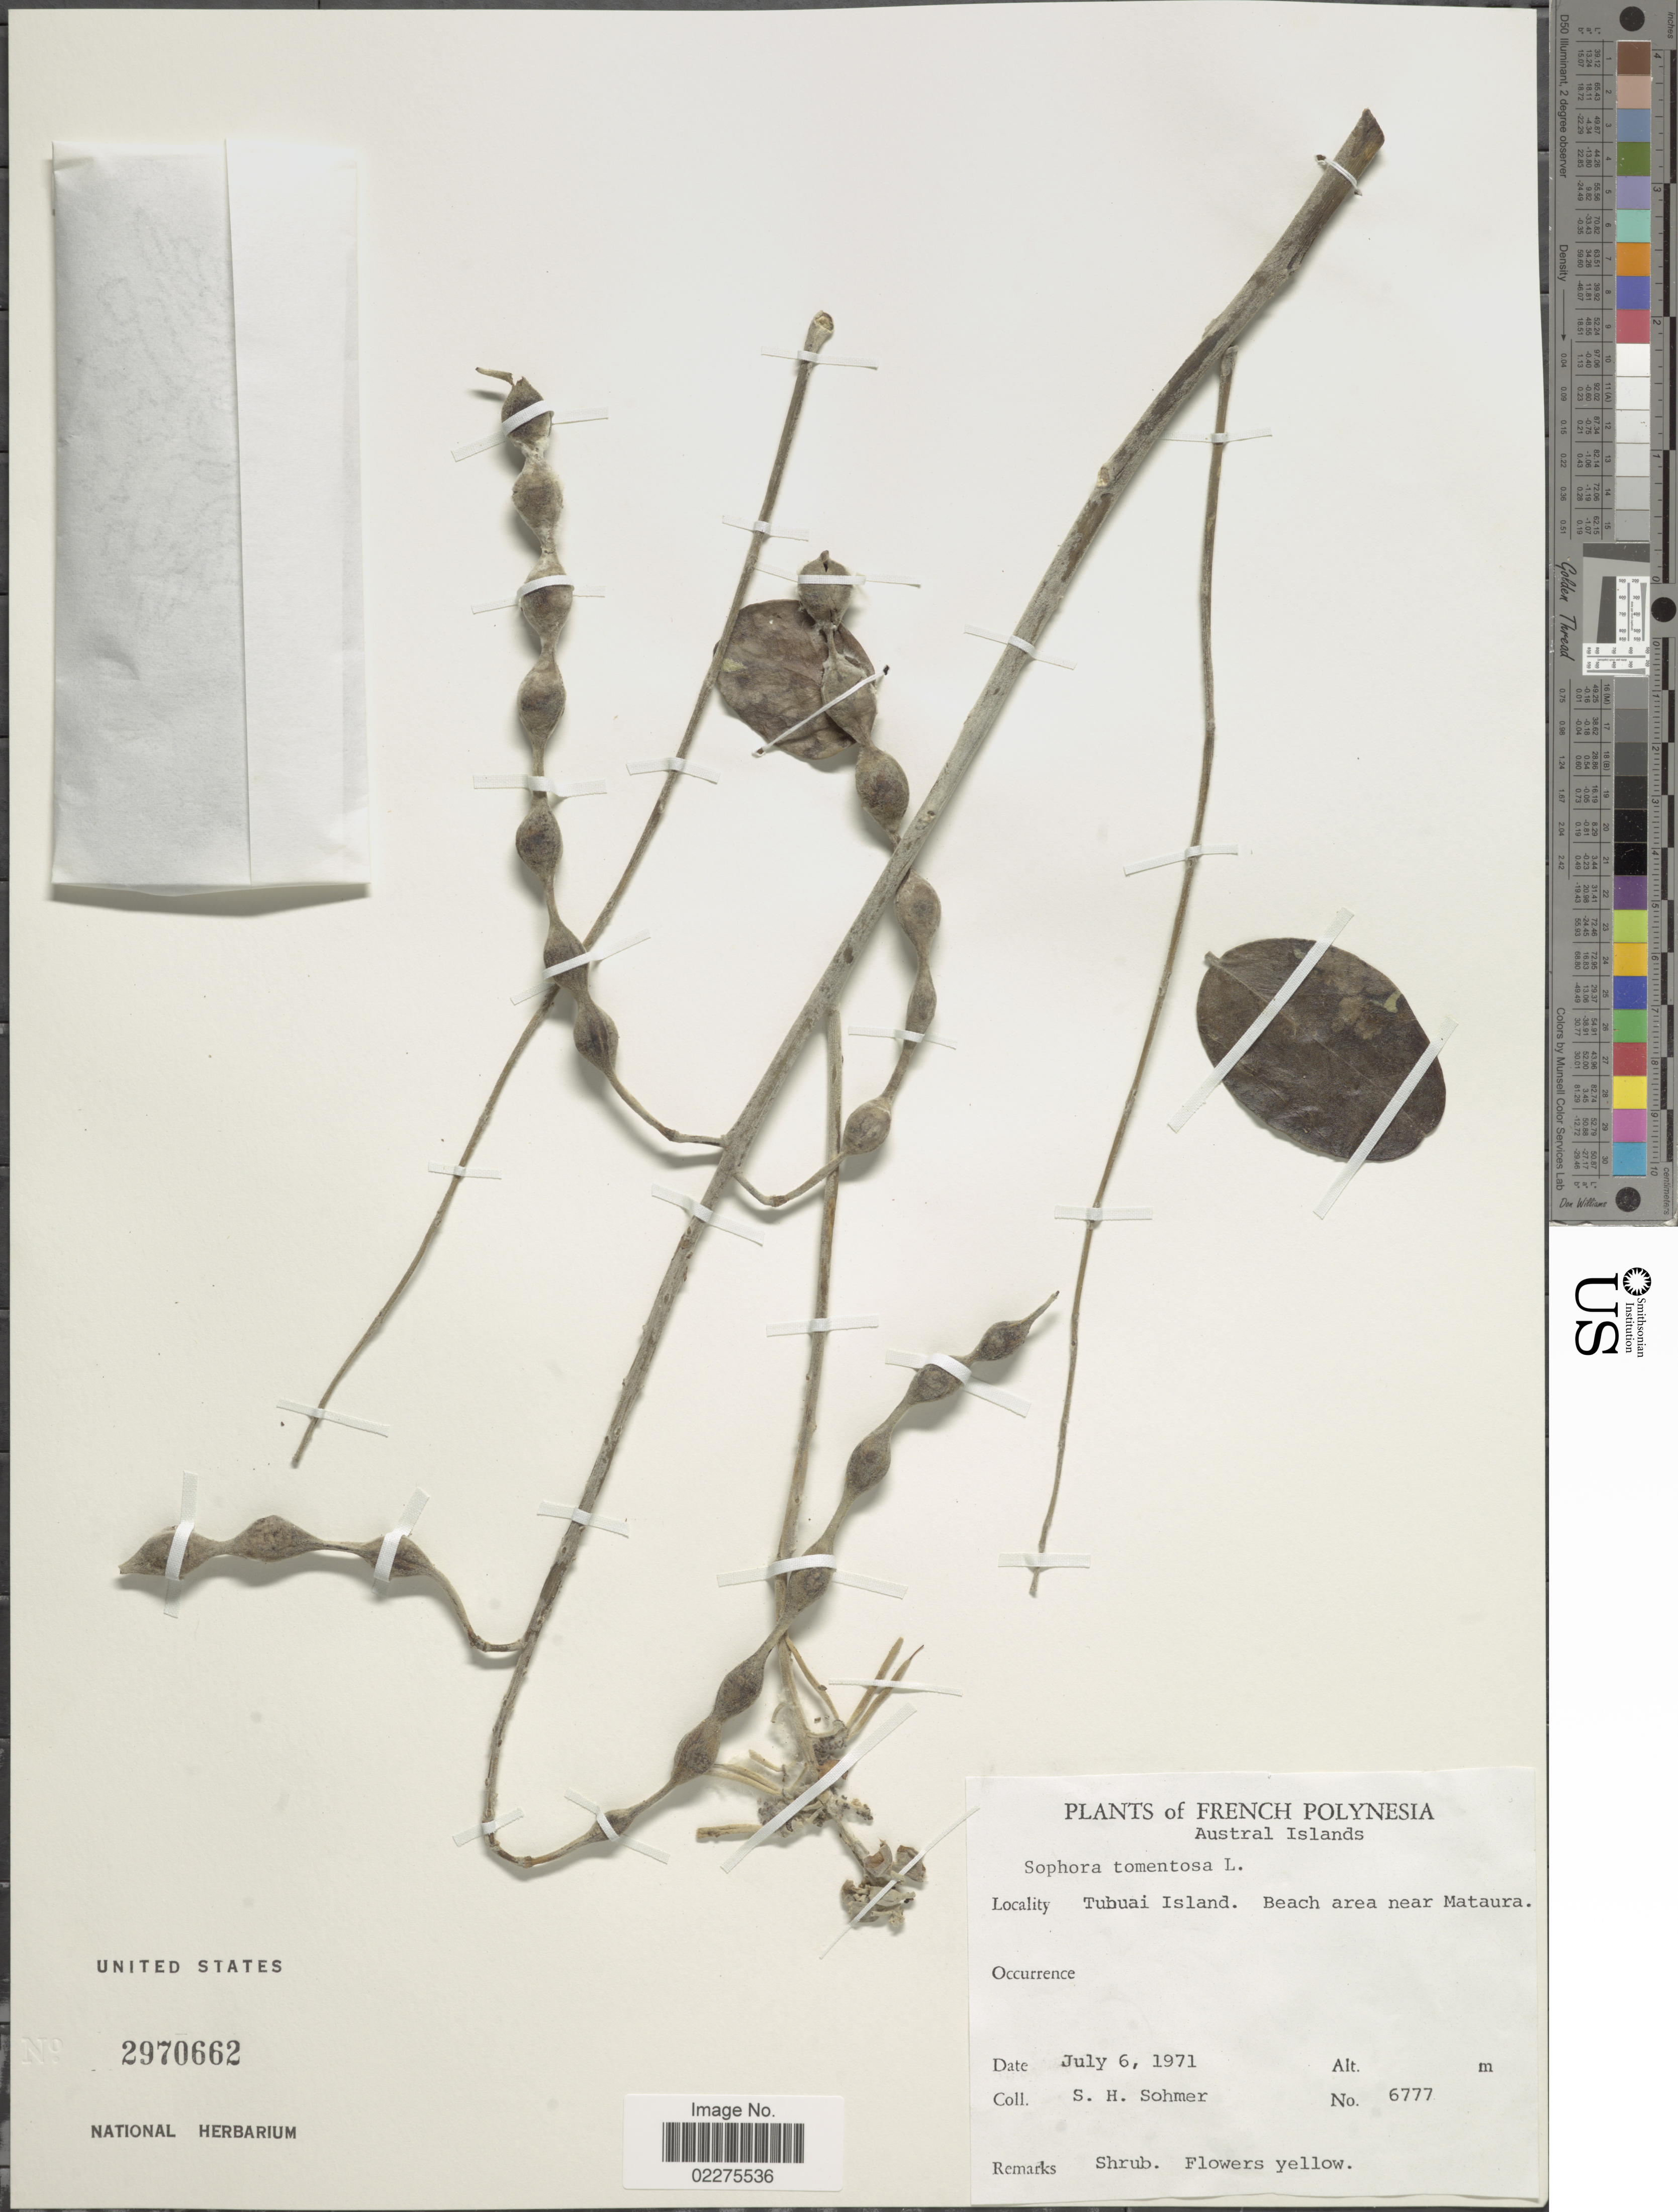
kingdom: Plantae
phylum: Tracheophyta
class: Magnoliopsida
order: Fabales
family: Fabaceae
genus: Sophora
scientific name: Sophora tomentosa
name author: L.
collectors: S. H. Sohmer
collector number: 6777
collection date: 1971-07-06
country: French Polynesia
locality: Tubuai Island. Beach area near Mataura. Austral Islands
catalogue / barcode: US 2970662